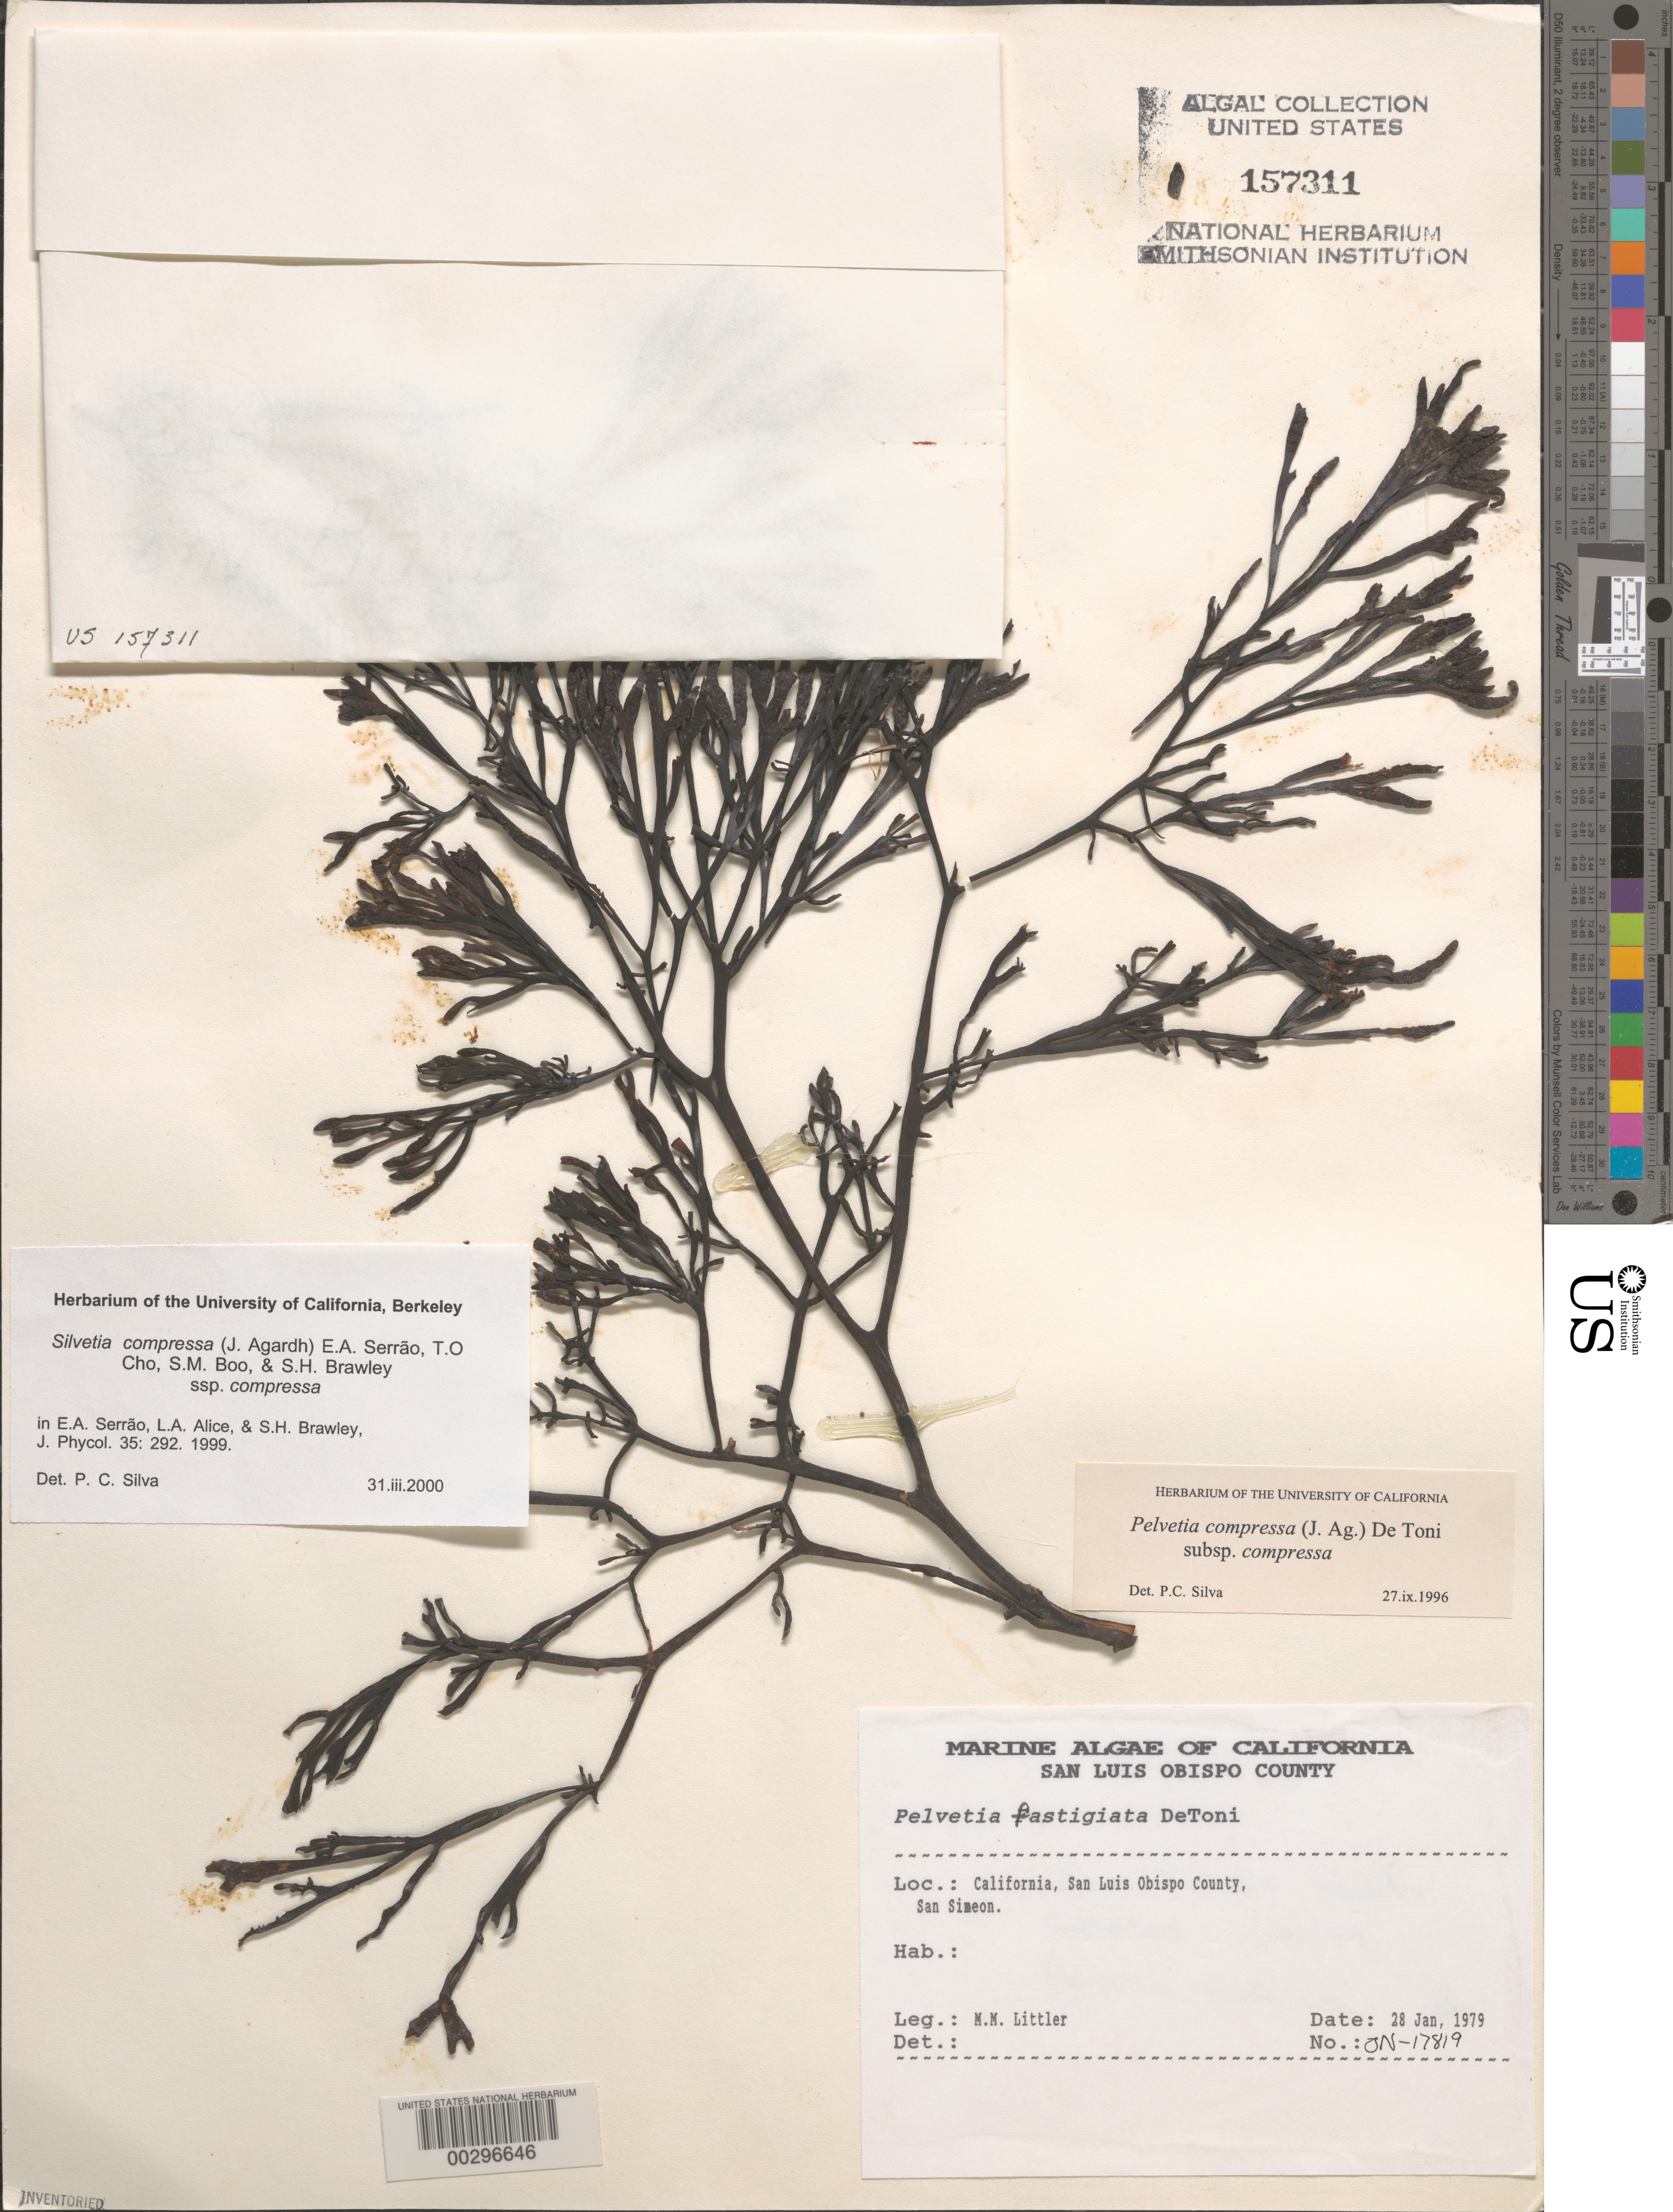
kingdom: Chromista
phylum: Ochrophyta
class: Phaeophyceae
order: Fucales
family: Fucaceae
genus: Silvetia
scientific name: Silvetia compressa subsp. compressa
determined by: Silva, P. C.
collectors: M. M. Littler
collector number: JN-17819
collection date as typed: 28 Jan 1979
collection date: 1979-01-28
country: United States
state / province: California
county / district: San Luis Obispo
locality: San Simeon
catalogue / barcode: US 157311